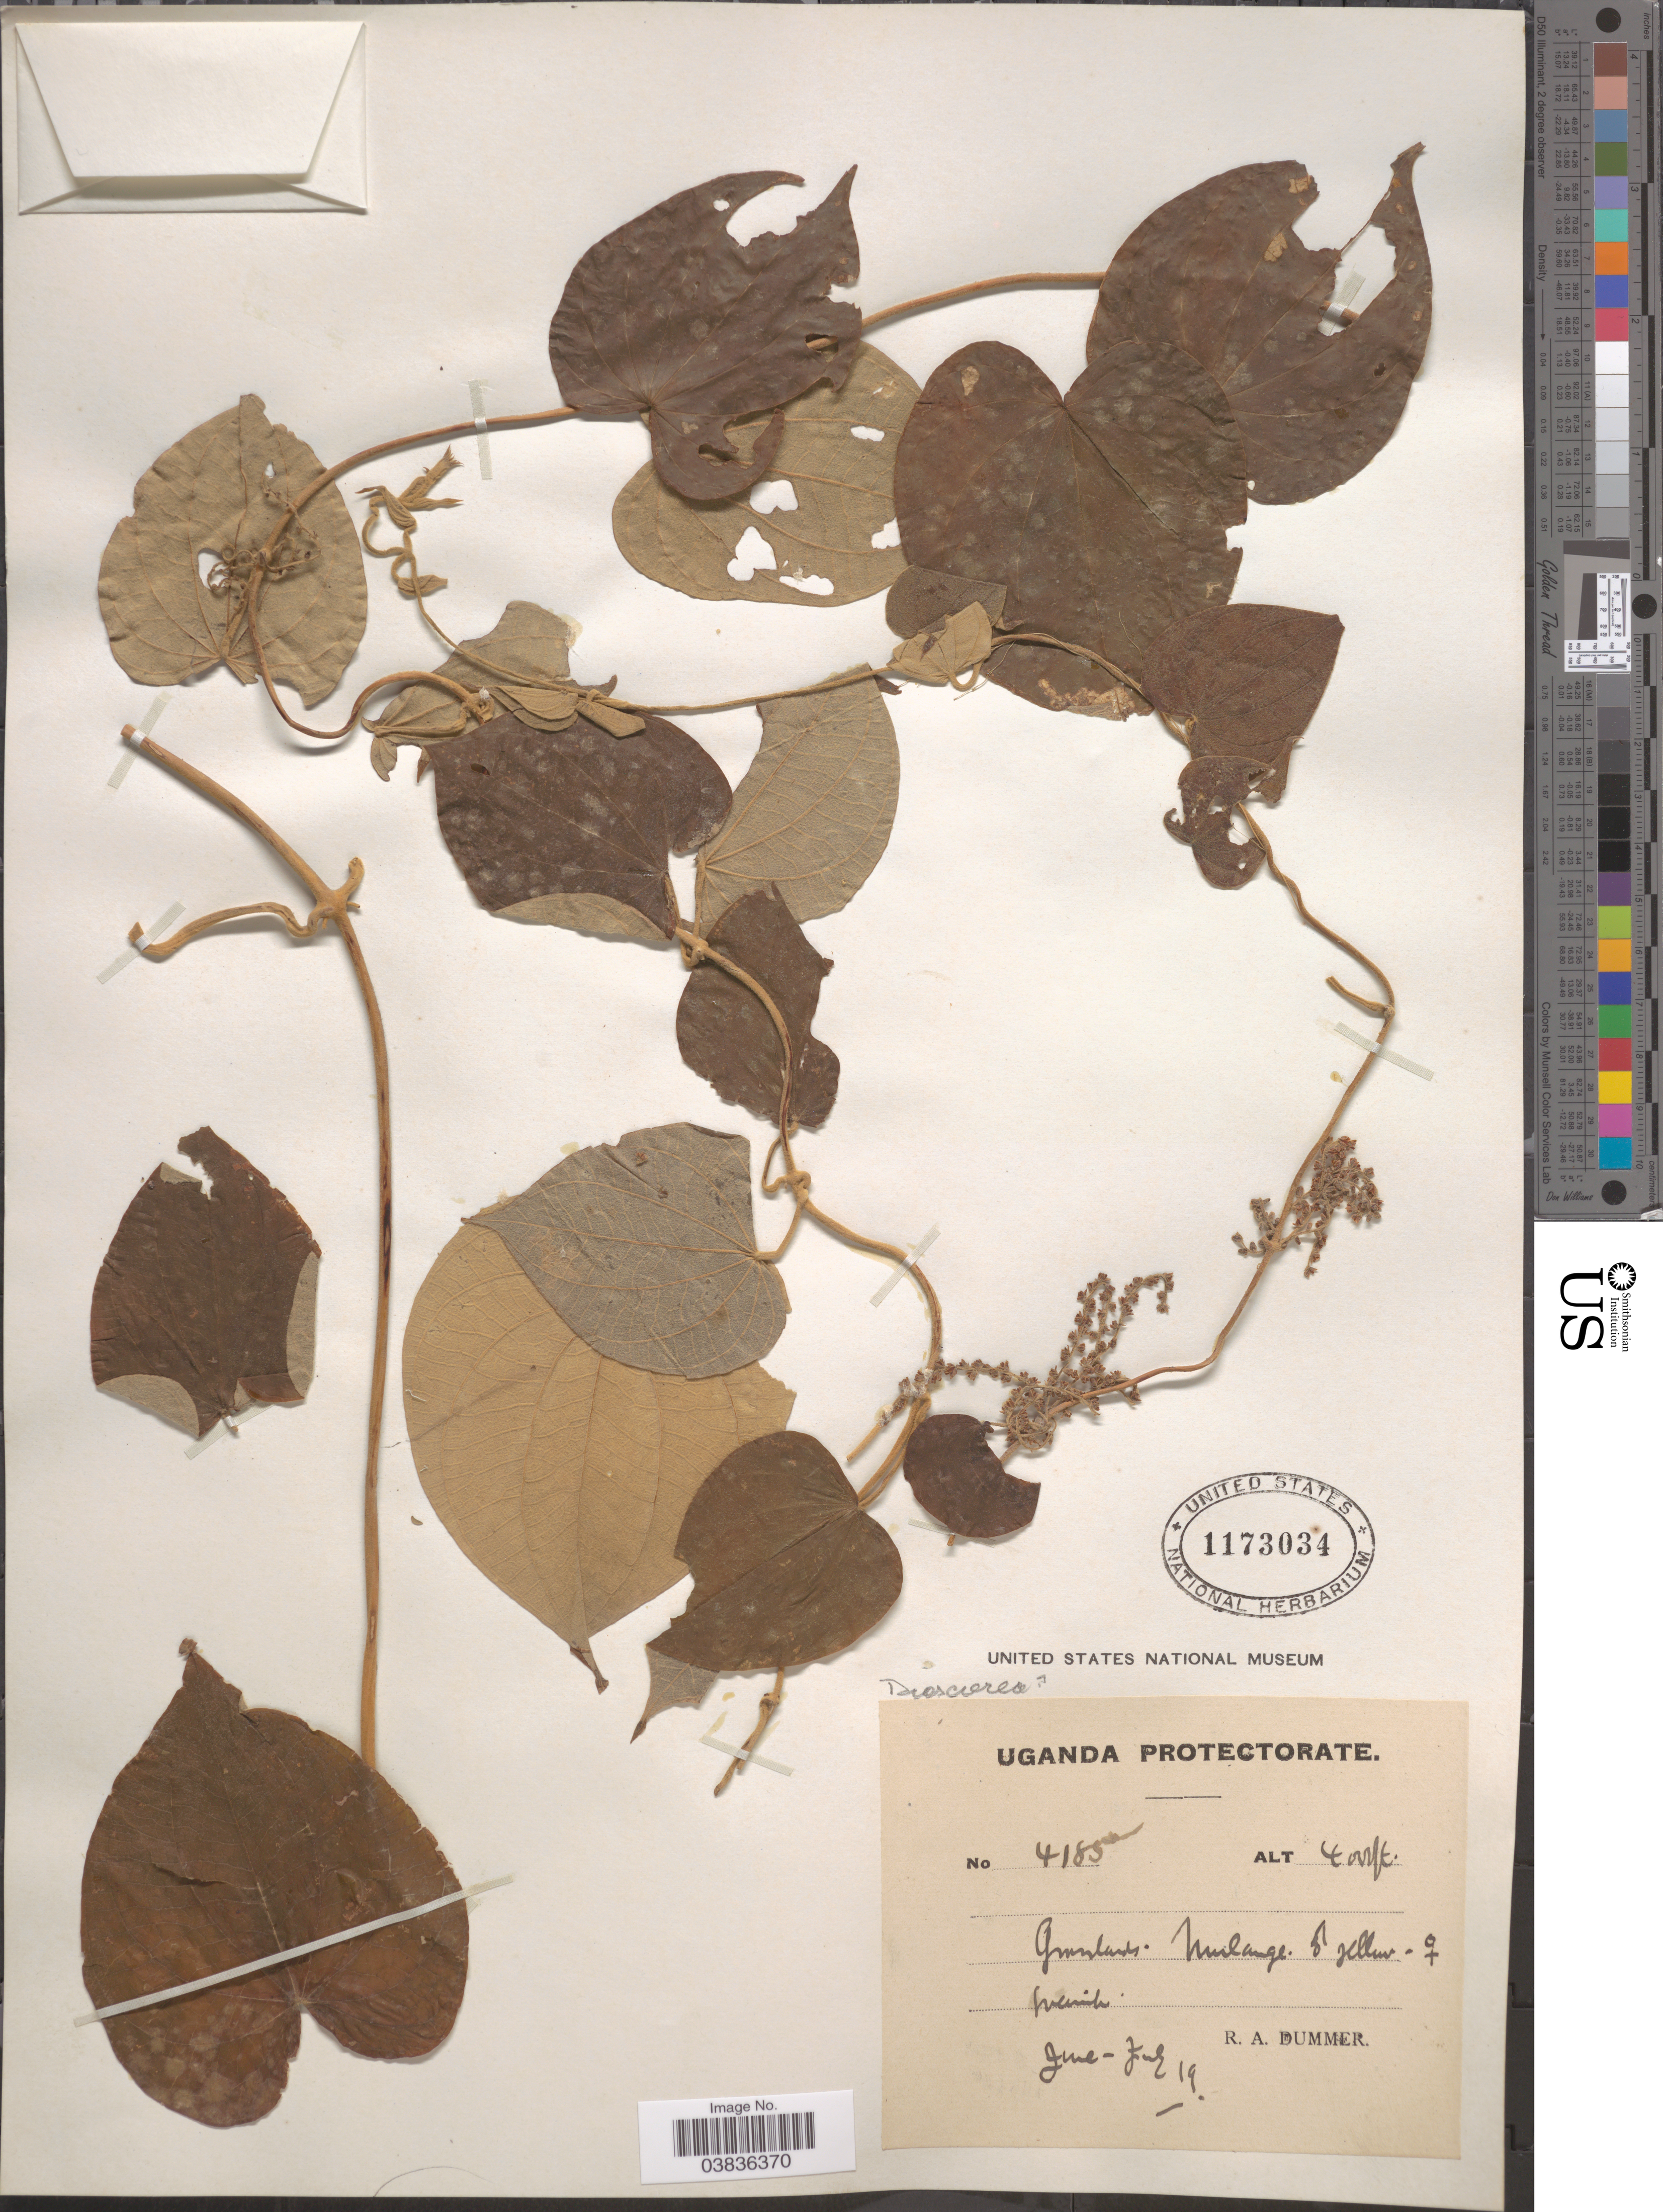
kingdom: Plantae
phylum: Tracheophyta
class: Liliopsida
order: Dioscoreales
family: Dioscoreaceae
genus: Dioscorea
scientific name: Dioscorea sp.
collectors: R. Dümmer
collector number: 4185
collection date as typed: Transcribed d/m/y: /6/19 to /7/19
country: Uganda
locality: Gumlands. Huilange.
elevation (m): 1219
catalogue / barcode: US 1173034